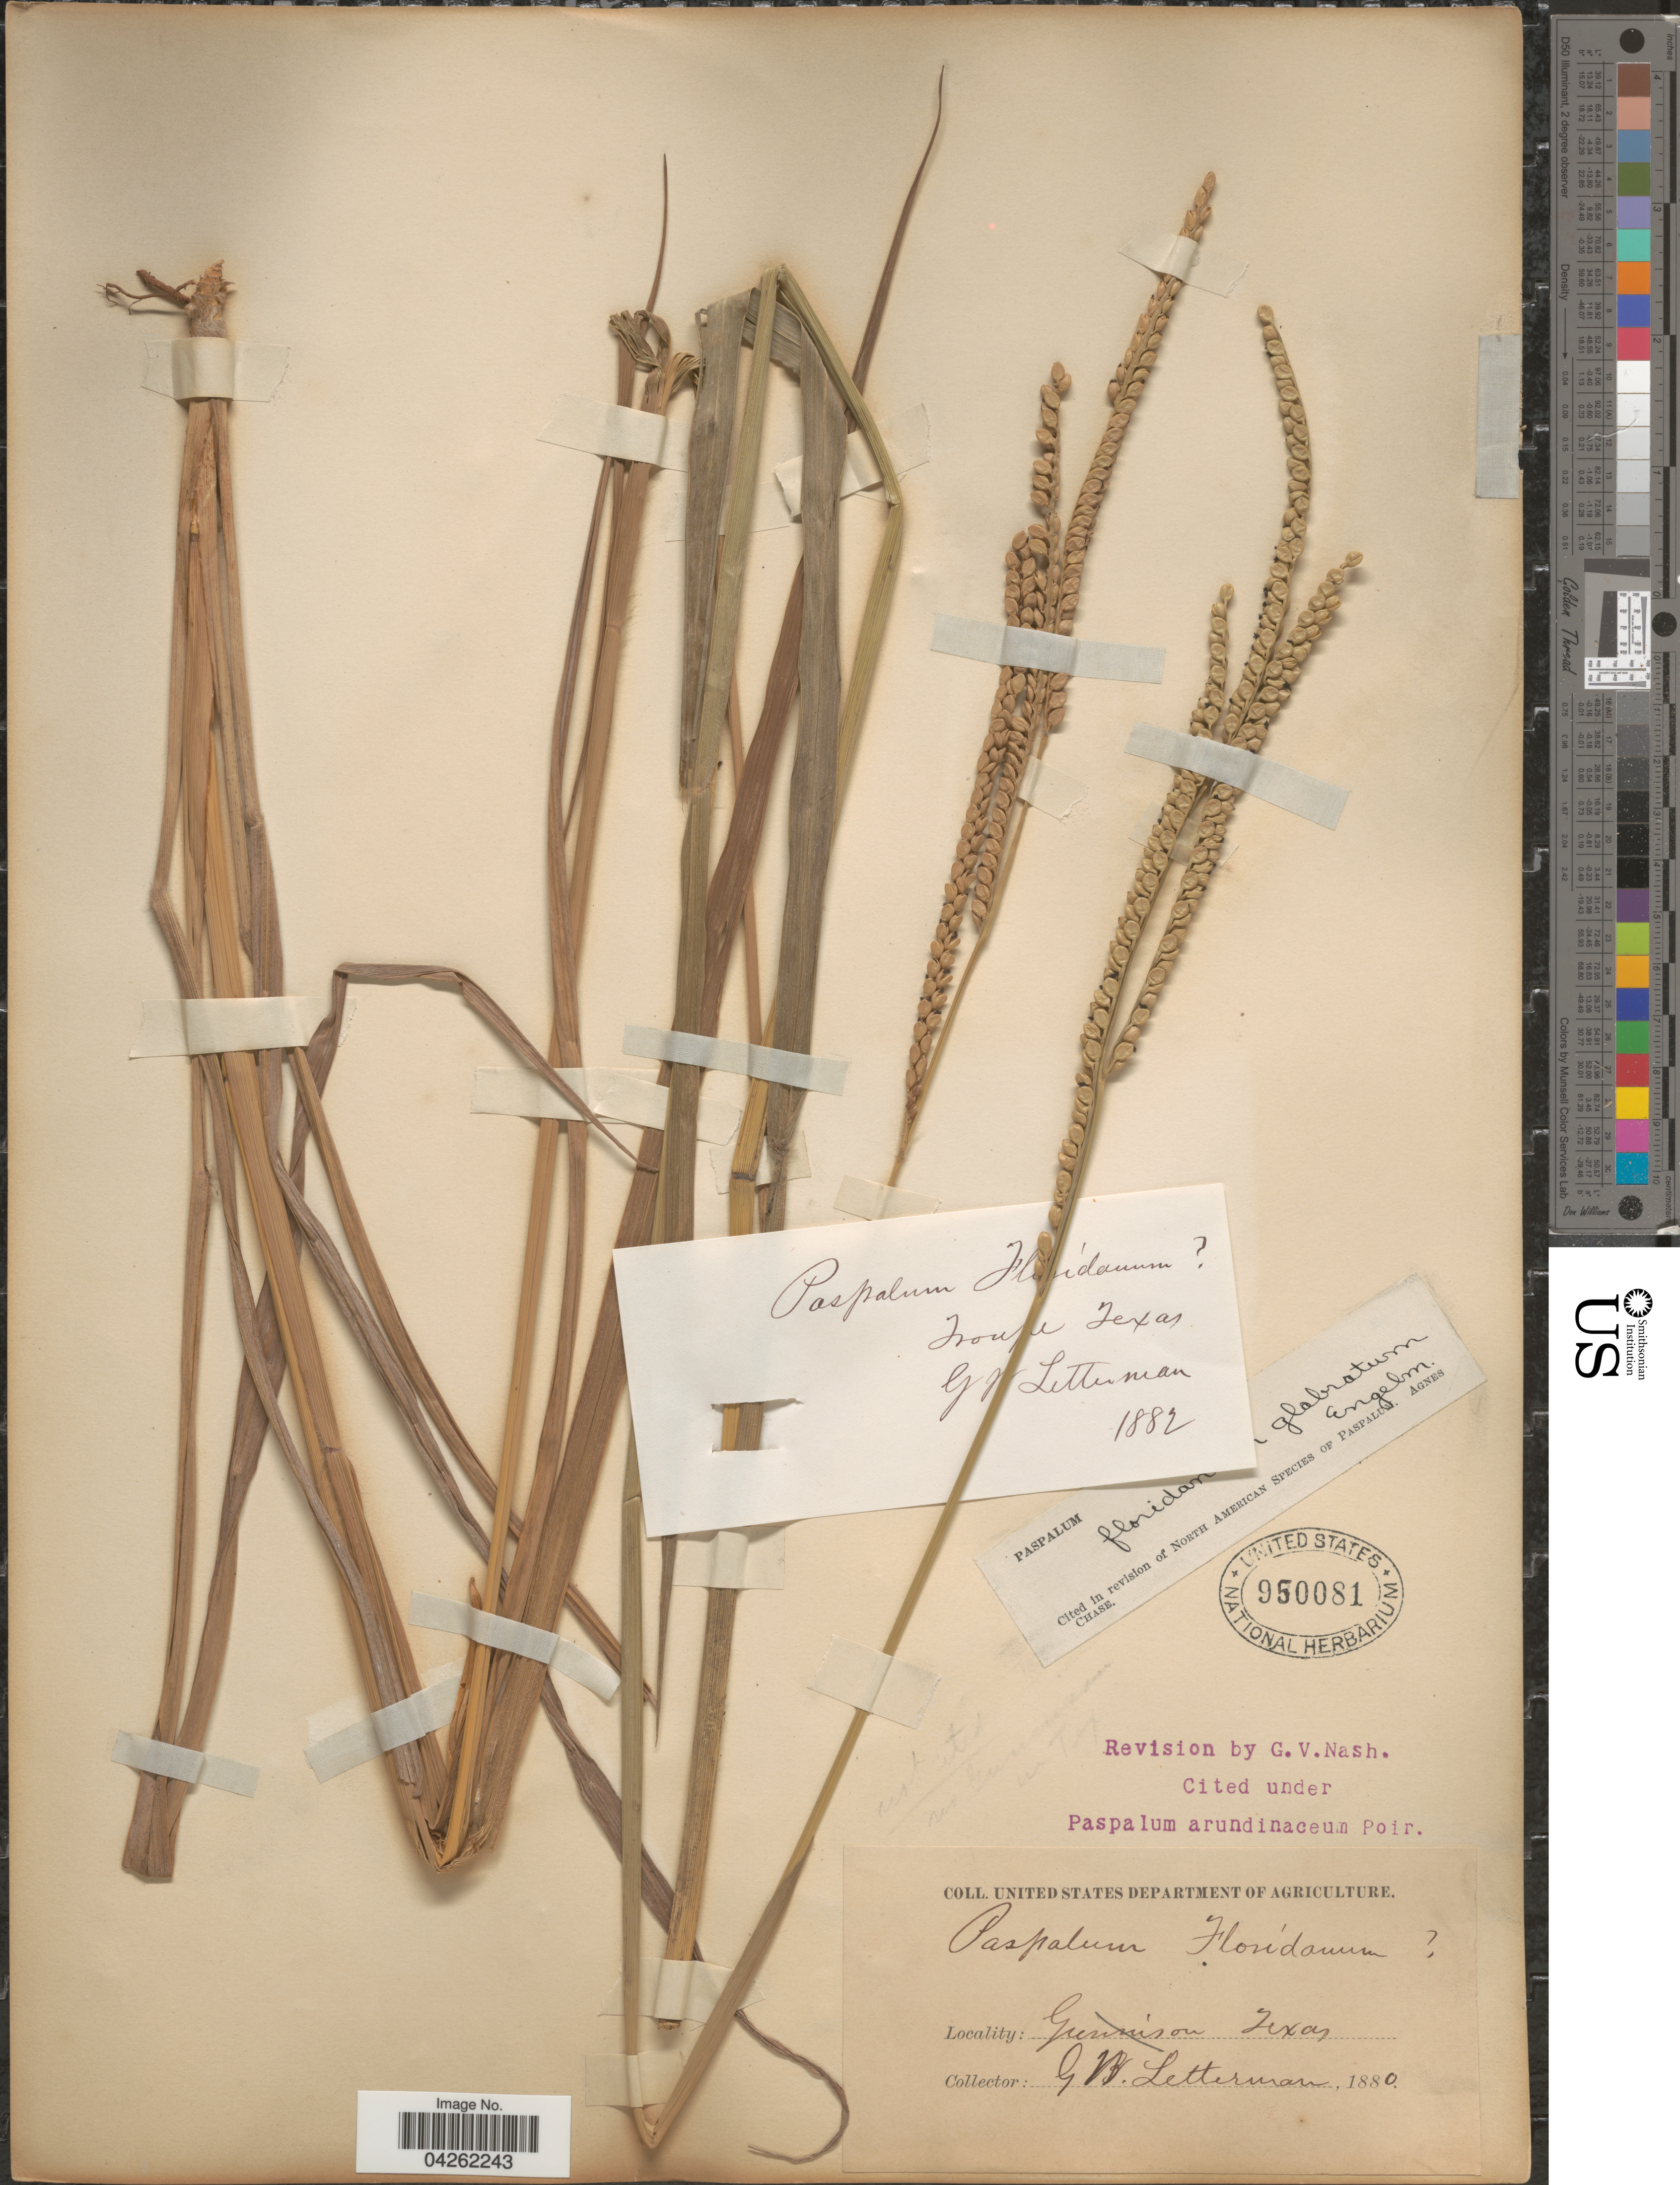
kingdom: Plantae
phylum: Tracheophyta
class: Liliopsida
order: Poales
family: Poaceae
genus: Paspalum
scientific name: Paspalum floridanum var. glabratum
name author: Engelm. ex Vasey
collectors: G. W. Letterman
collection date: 1882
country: United States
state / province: Texas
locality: Troup.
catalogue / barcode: US 950081